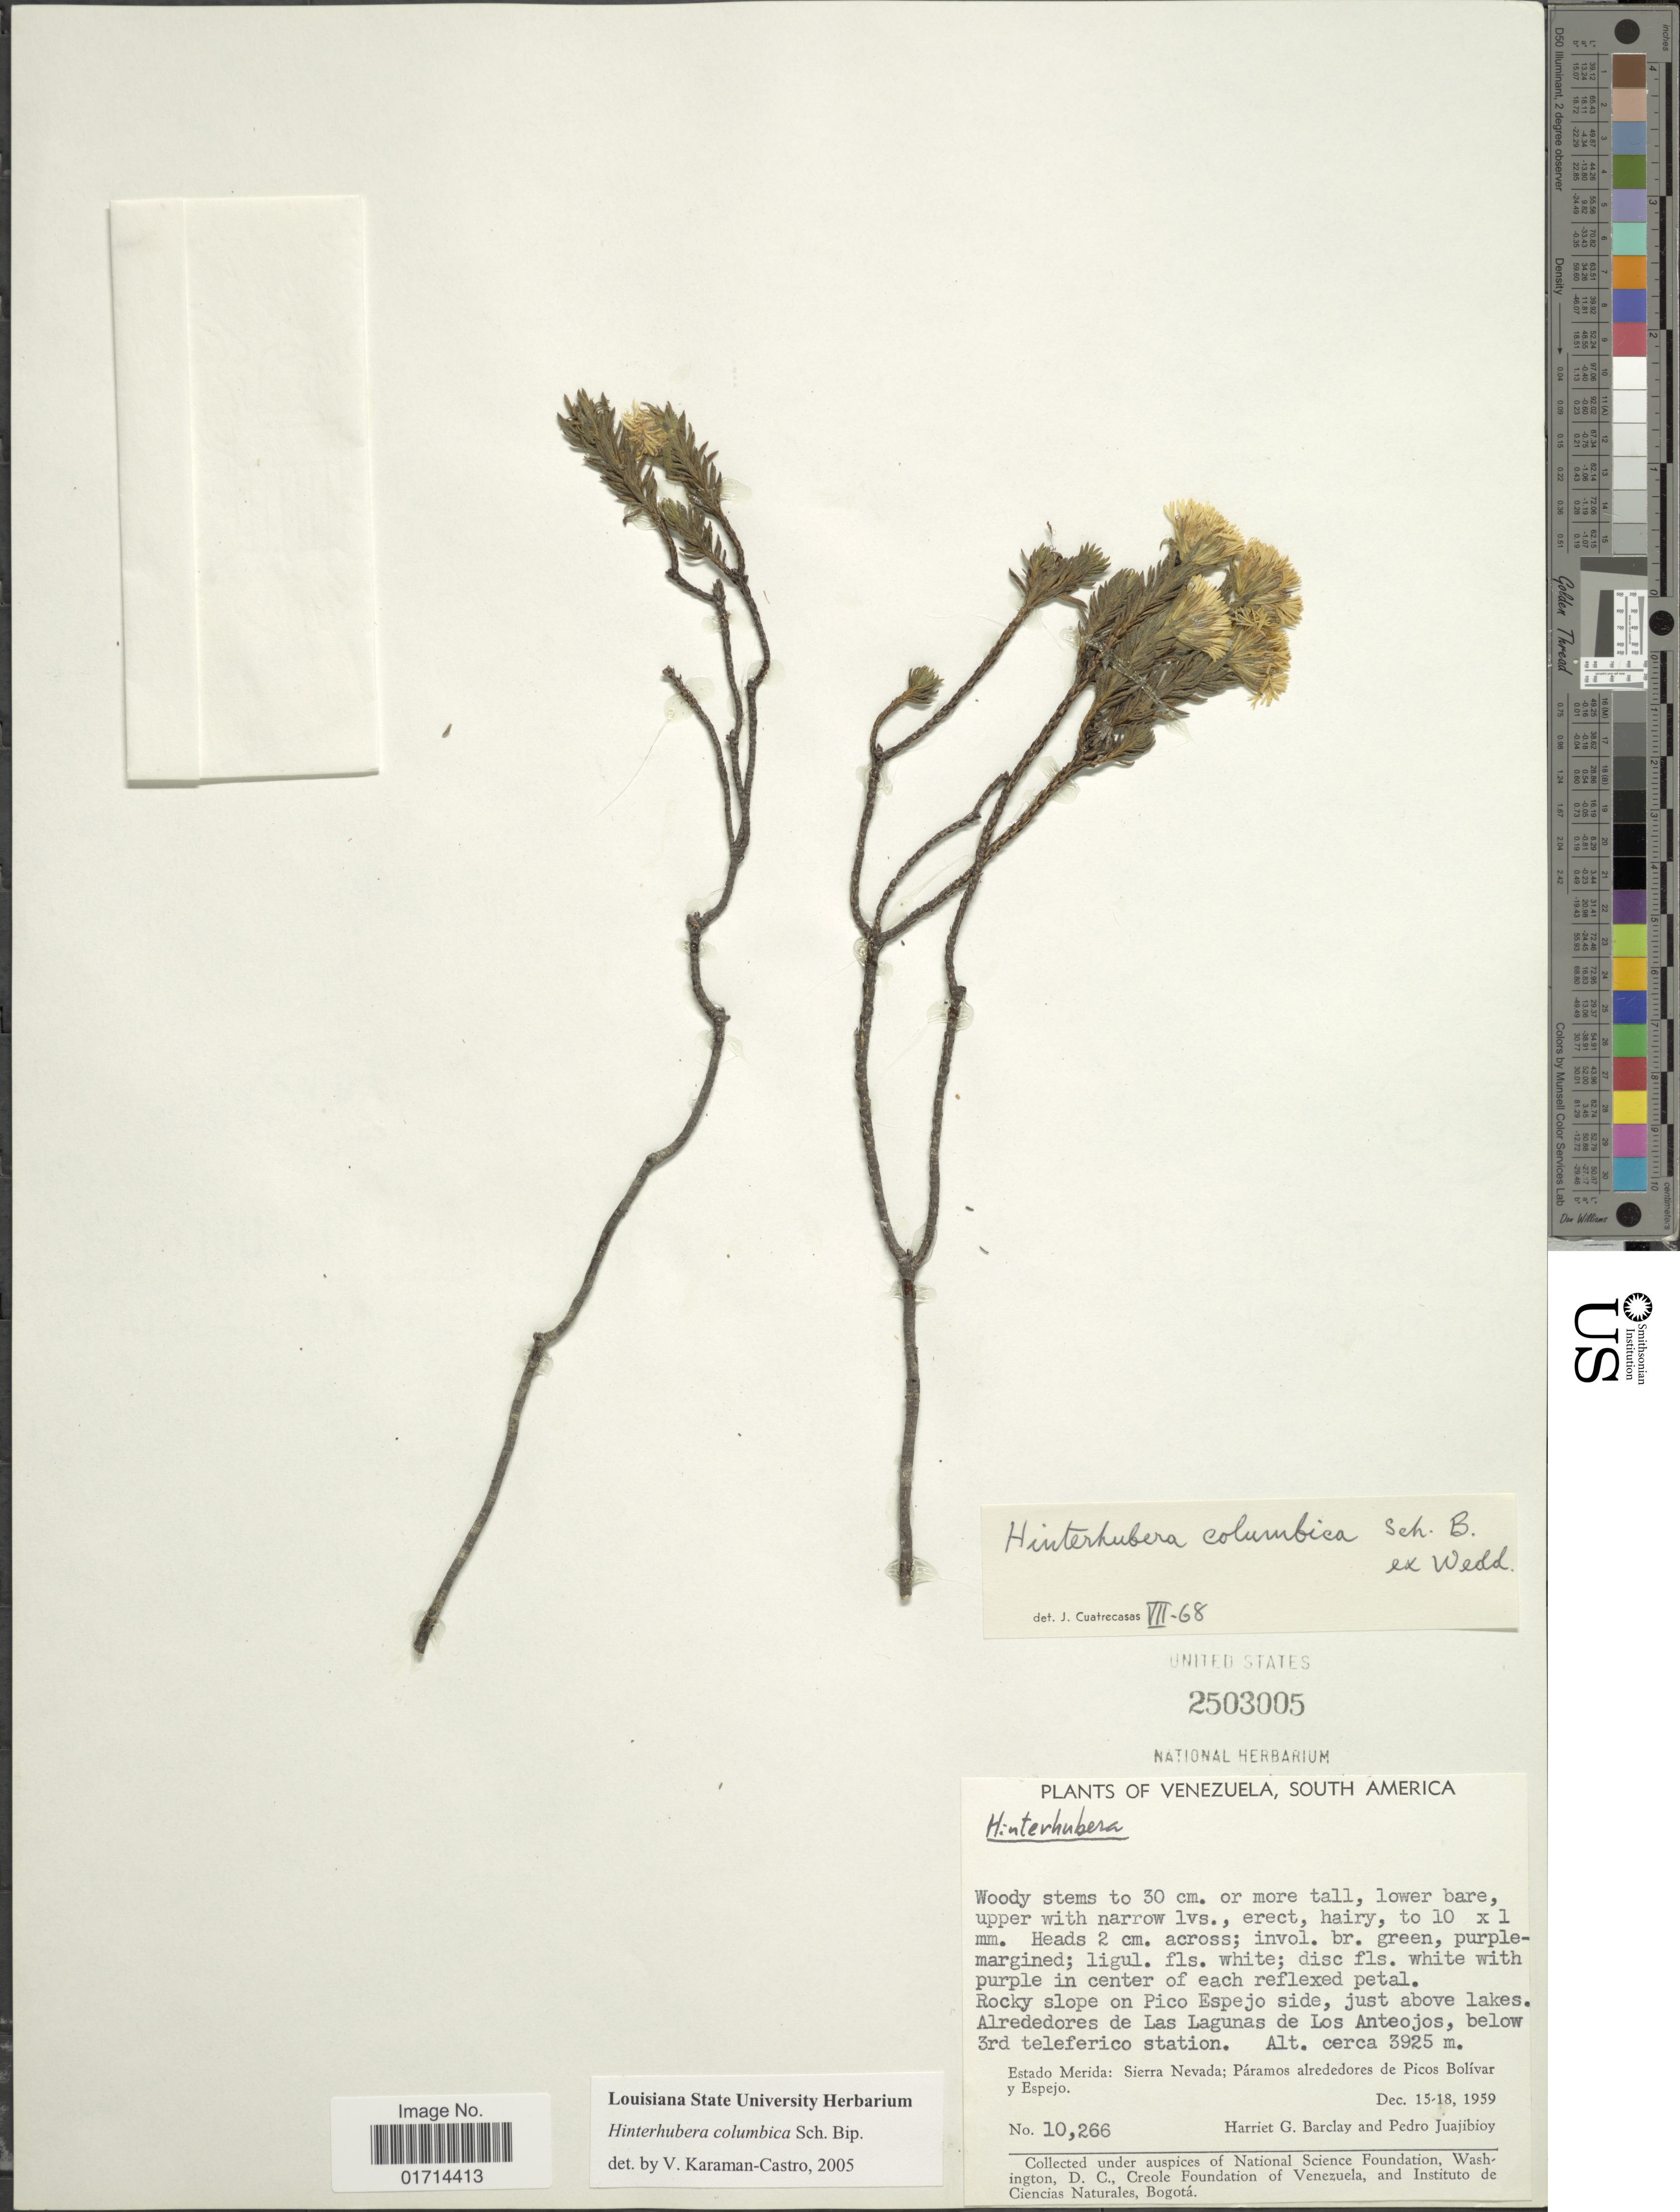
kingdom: Plantae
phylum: Tracheophyta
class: Magnoliopsida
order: Asterales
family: Asteraceae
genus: Hinterhubera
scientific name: Hinterhubera columbica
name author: Sch. Bip. ex Wedd.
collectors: H. G. Barclay & P. Juajibioy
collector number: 10266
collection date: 1959-12-15/1959-12-18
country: Venezuela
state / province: Mérida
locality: Alrededores de Las Lagunas de Los Anteojosm below 3rd teleferico station, Sierra Nevada, Paramos alrededores de Picos Bolivar y Espejo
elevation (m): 3925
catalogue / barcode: US 2503005